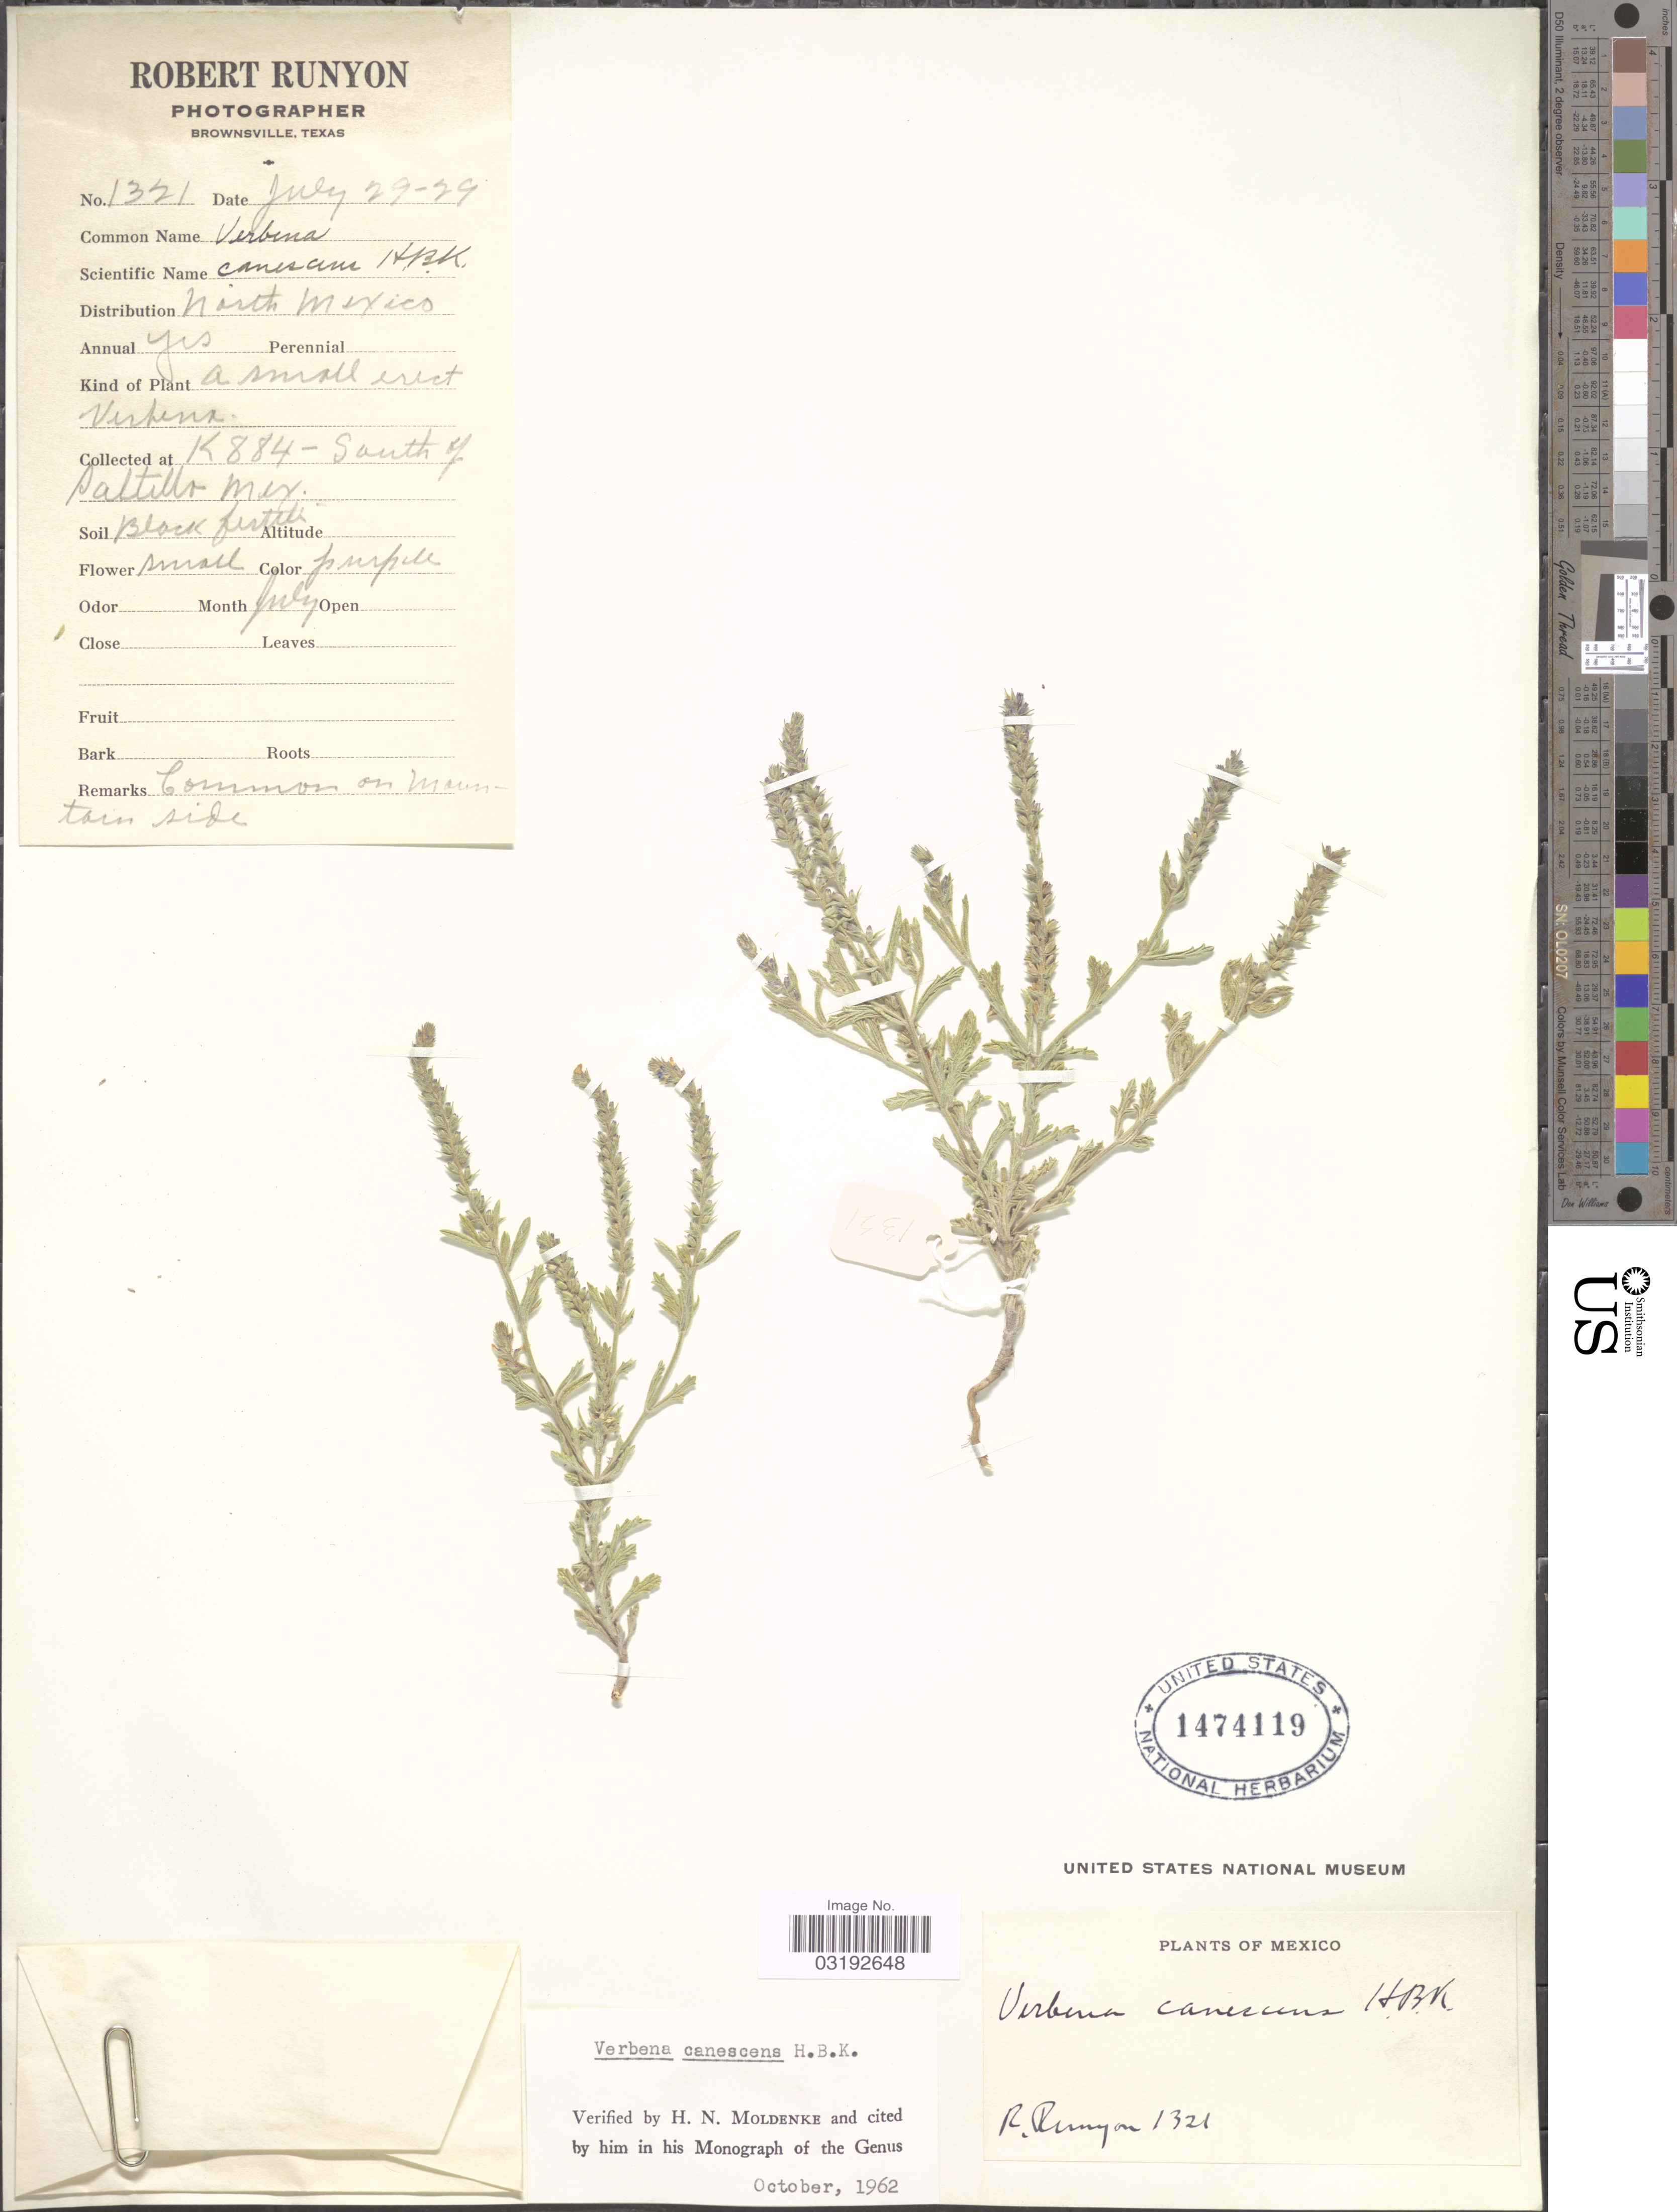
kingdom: Plantae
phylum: Tracheophyta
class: Magnoliopsida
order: Lamiales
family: Verbenaceae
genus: Verbena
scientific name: Verbena canescens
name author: Kunth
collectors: R. Runyon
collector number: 1321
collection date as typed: Transcribed d/m/y: 29/7/29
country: United States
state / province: Texas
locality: K 884 - South of Saltillo Mex. North Mexico.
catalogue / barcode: US 1474119